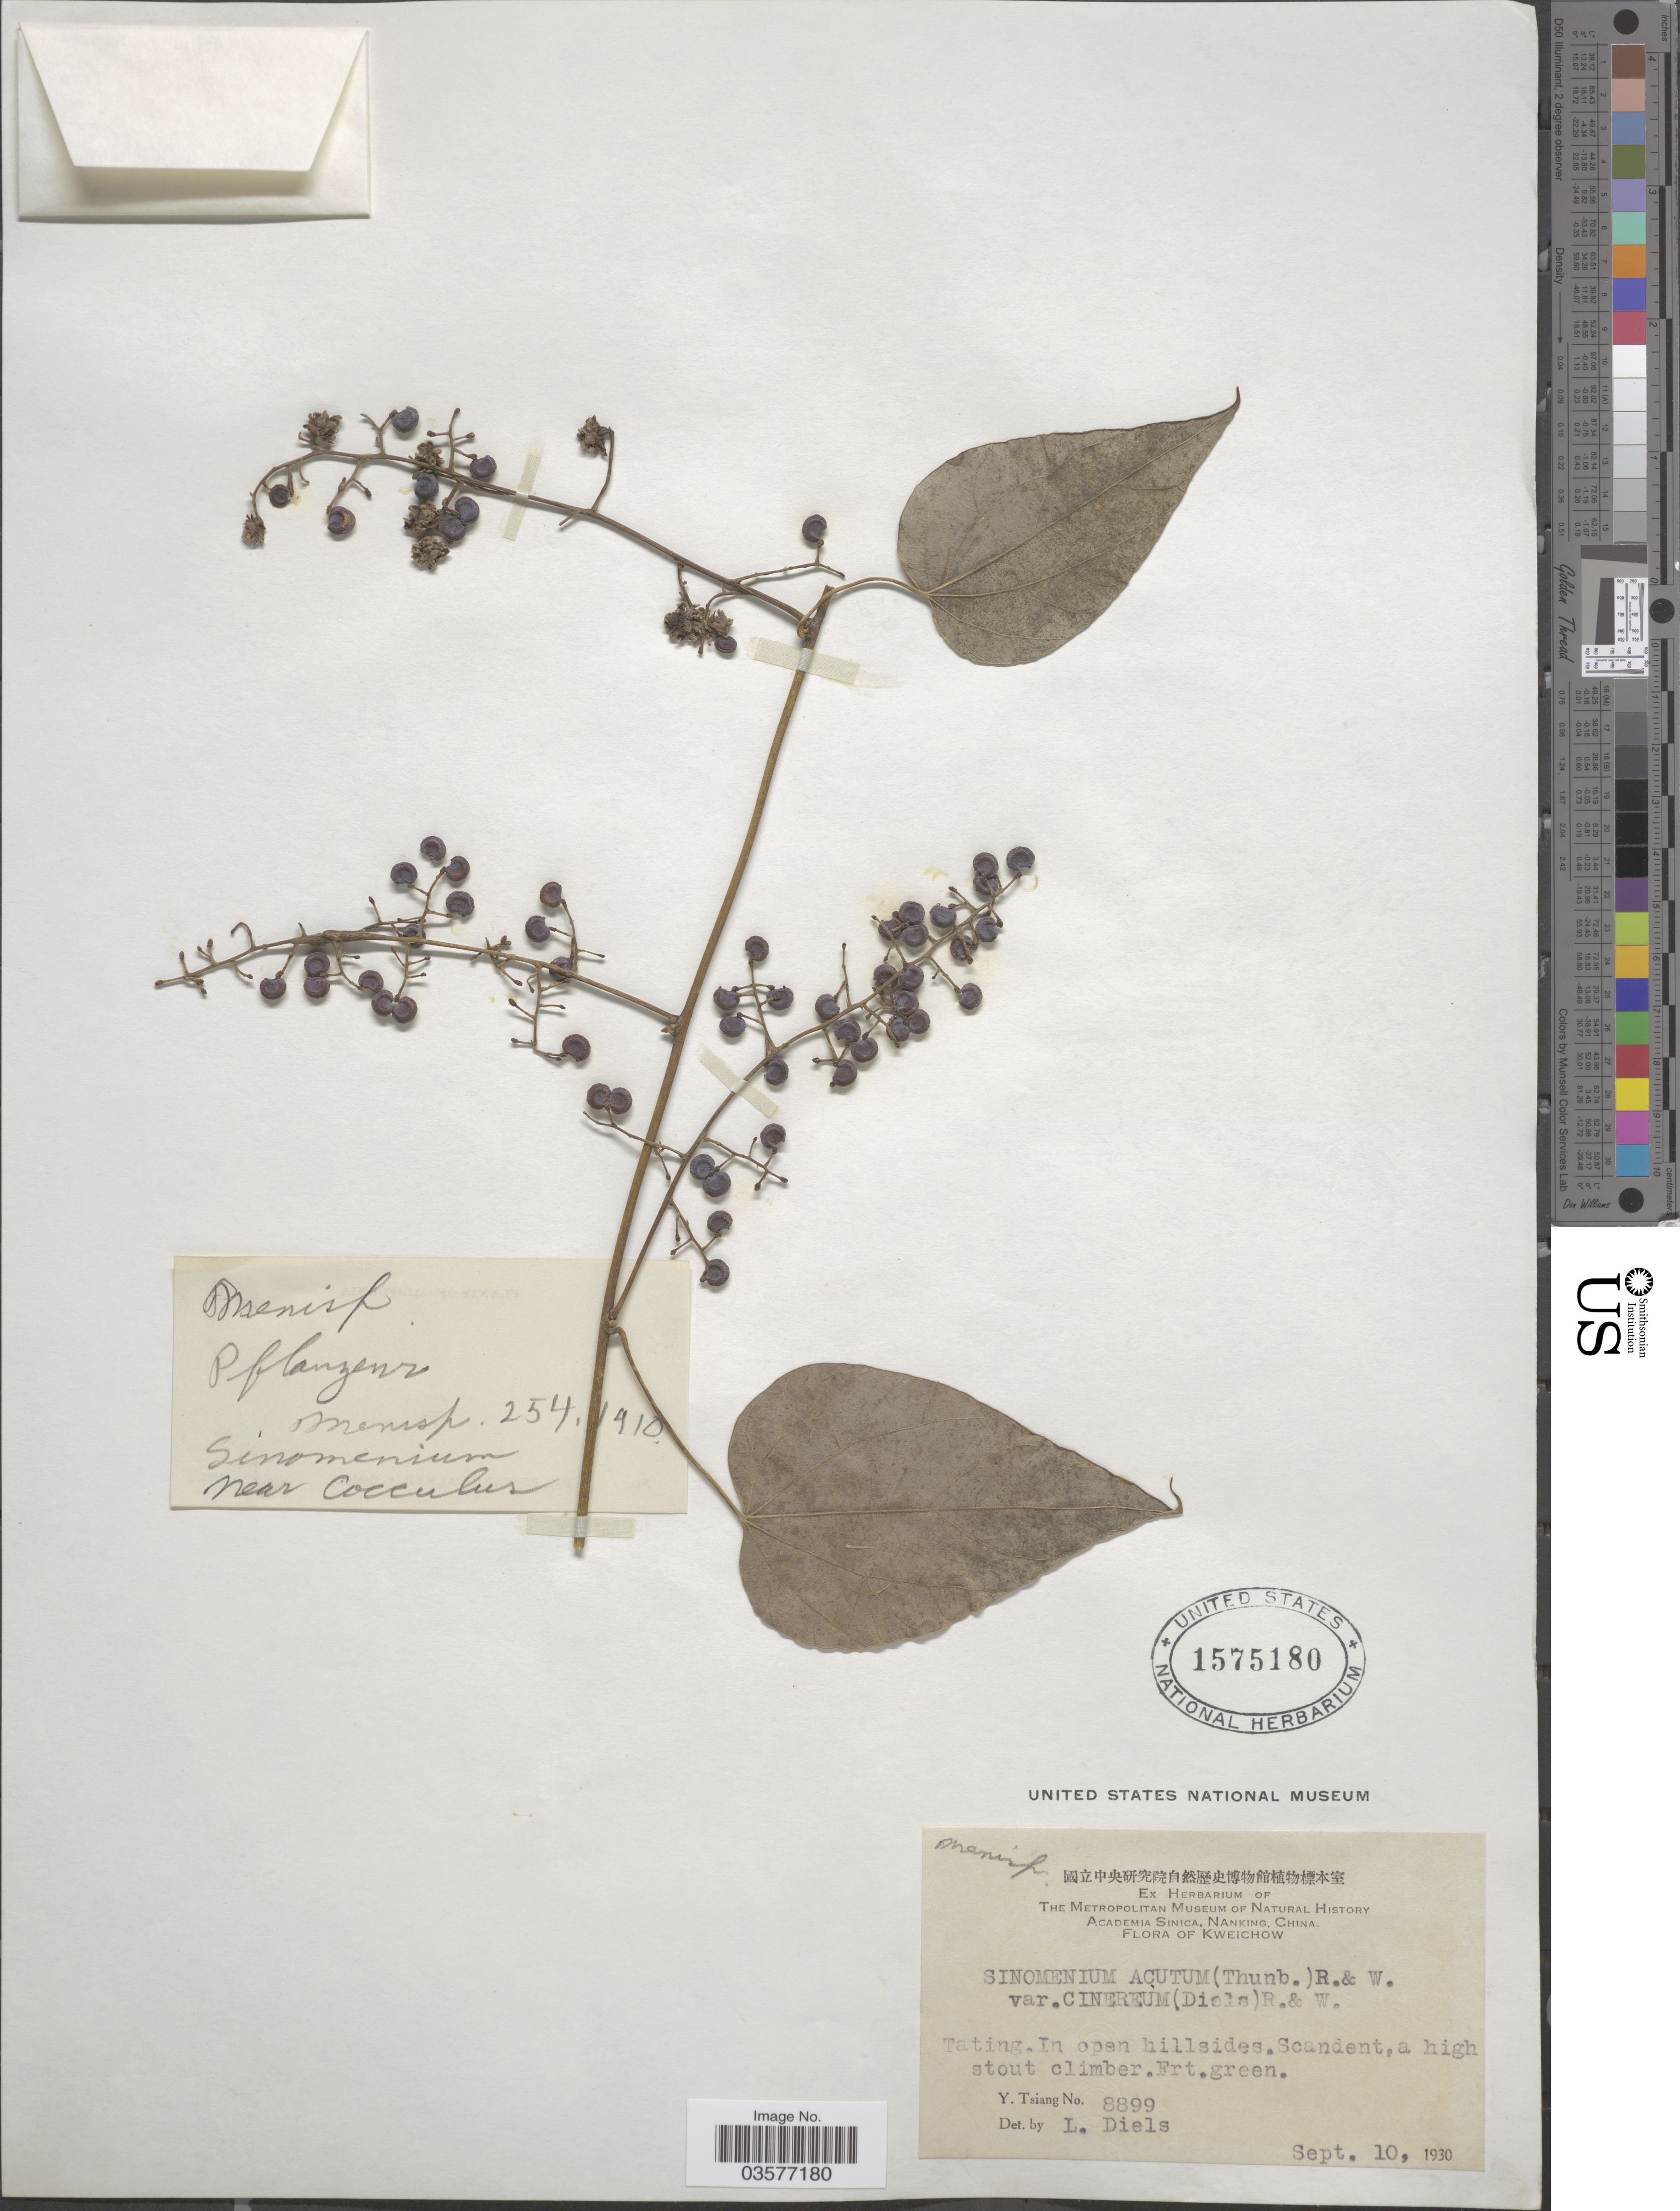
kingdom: Plantae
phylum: Tracheophyta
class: Magnoliopsida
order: Ranunculales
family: Menispermaceae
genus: Sinomenium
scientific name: Sinomenium acutum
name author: (Thunb.) Rehder & E.H. Wilson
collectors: Y. Tsiang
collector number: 8899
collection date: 1930-09-10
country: China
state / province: Guizhou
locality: Kweichow. Tating.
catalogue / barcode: US 1575180